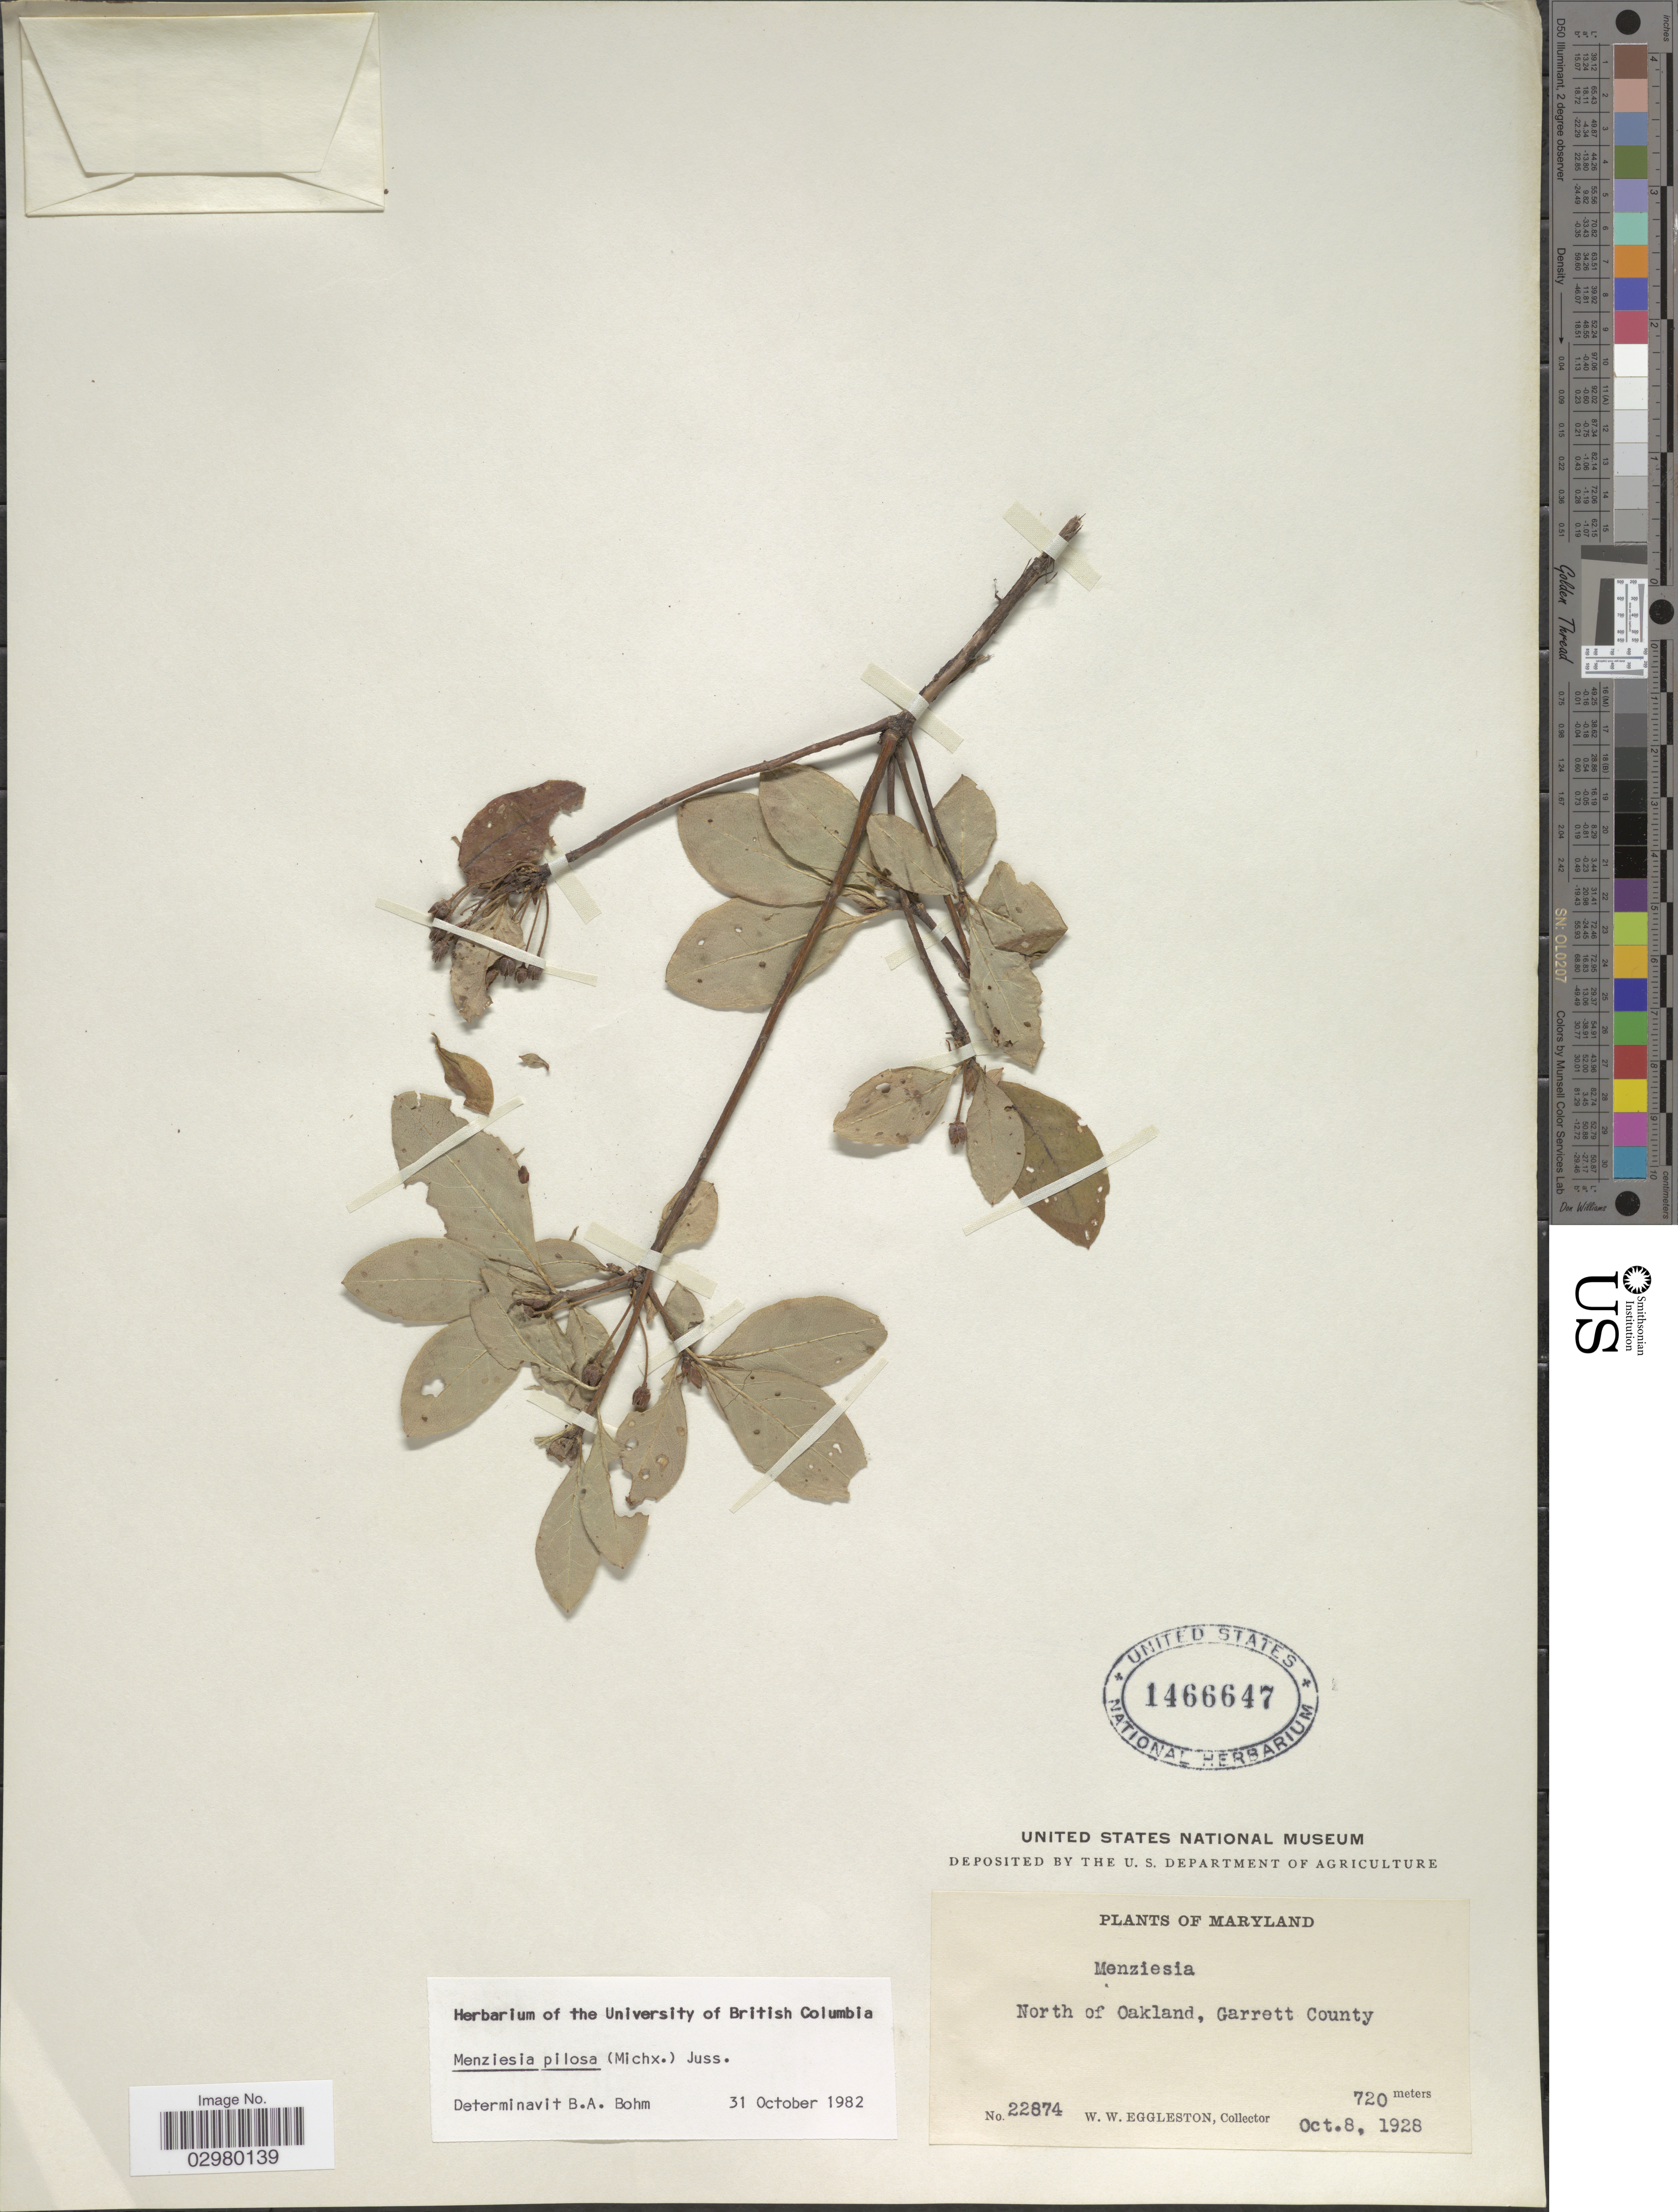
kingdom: Plantae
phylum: Tracheophyta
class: Magnoliopsida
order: Ericales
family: Ericaceae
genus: Menziesia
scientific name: Menziesia pilosa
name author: (Michx.) Juss.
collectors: W. W. Eggleston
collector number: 22874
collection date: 1928-10-08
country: United States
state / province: Maryland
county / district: Garrett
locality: North of Oakland, Garrett County.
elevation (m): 720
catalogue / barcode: US 1466647